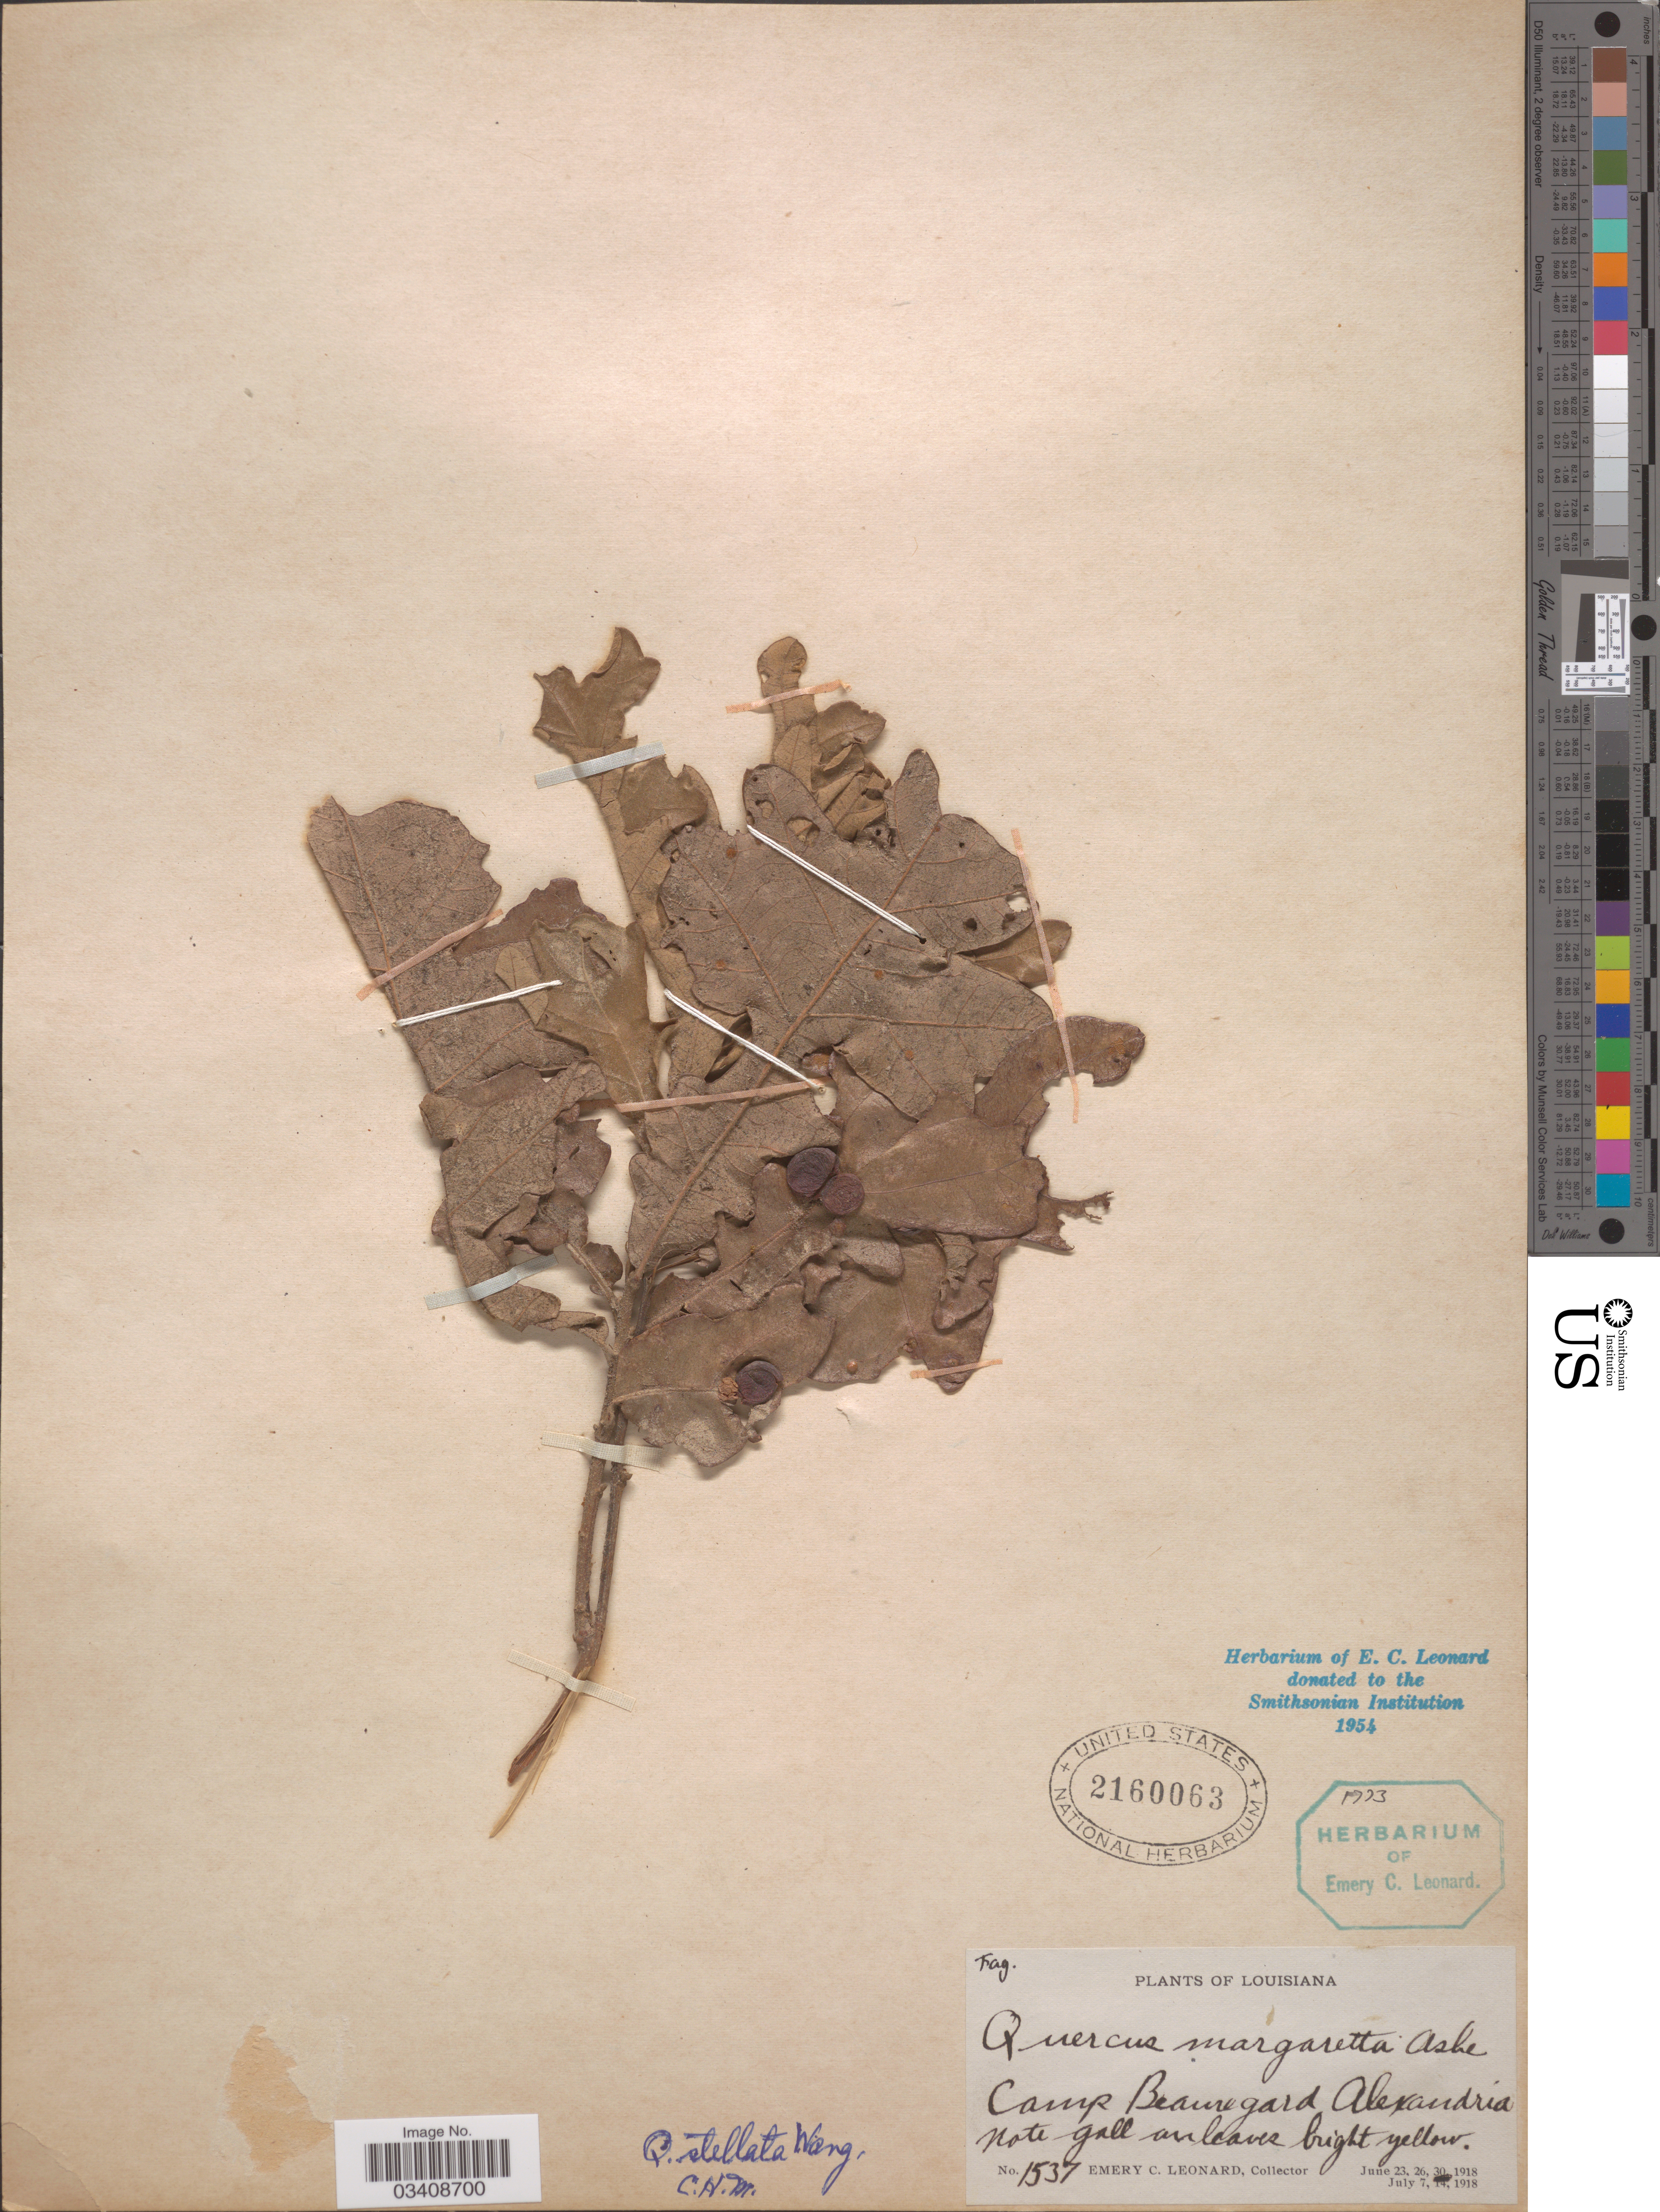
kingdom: Plantae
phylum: Tracheophyta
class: Magnoliopsida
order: Fagales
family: Fagaceae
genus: Quercus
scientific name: Quercus stellata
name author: Wangenh.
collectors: E. C. Leonard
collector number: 1537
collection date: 1918-06-30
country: United States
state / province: Louisiana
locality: Camp Beauregard Alexandria.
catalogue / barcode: US 2160063